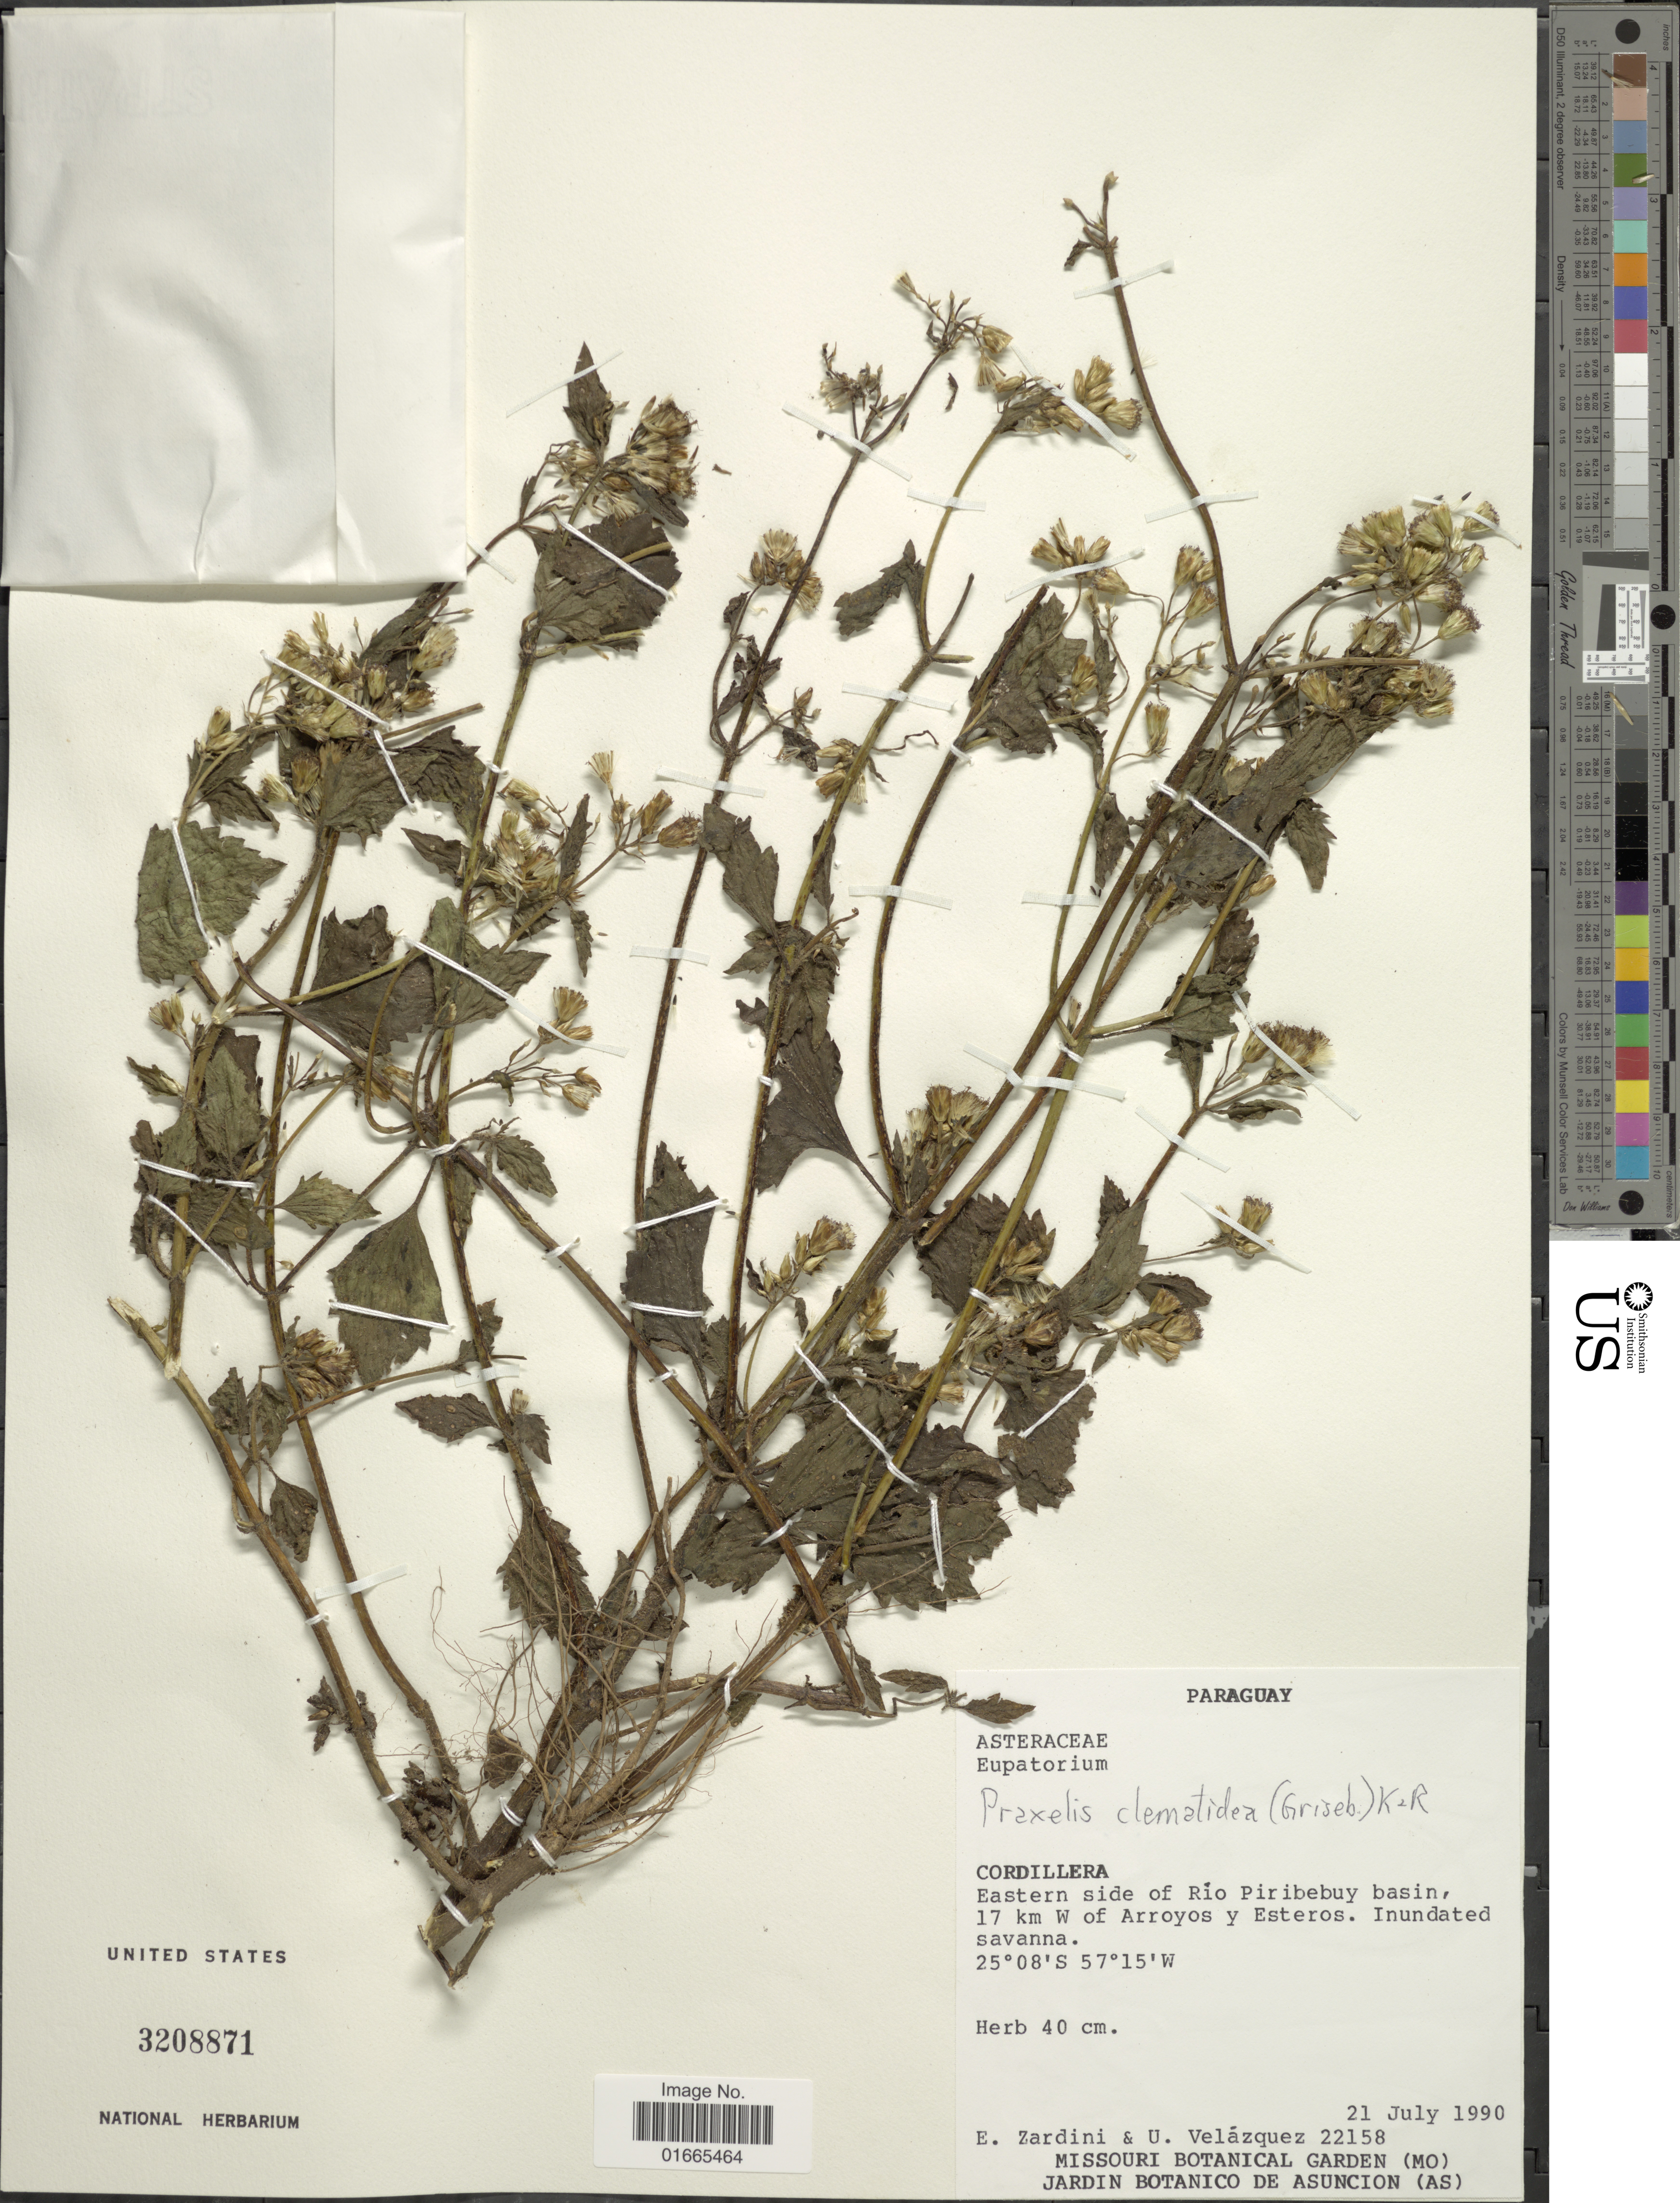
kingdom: Plantae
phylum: Tracheophyta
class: Magnoliopsida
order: Asterales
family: Asteraceae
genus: Praxelis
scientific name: Praxelis clematidea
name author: (Griseb.) R.M. King & H. Rob.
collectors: E. M. Zardini & U. Velázquez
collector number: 22158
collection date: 1990-07-21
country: Paraguay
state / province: Cordillera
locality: Eastern side of Río Piribehuy basin, 17 km W of Arroyos y Esteros. Unundated savanna.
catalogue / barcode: US 3208871